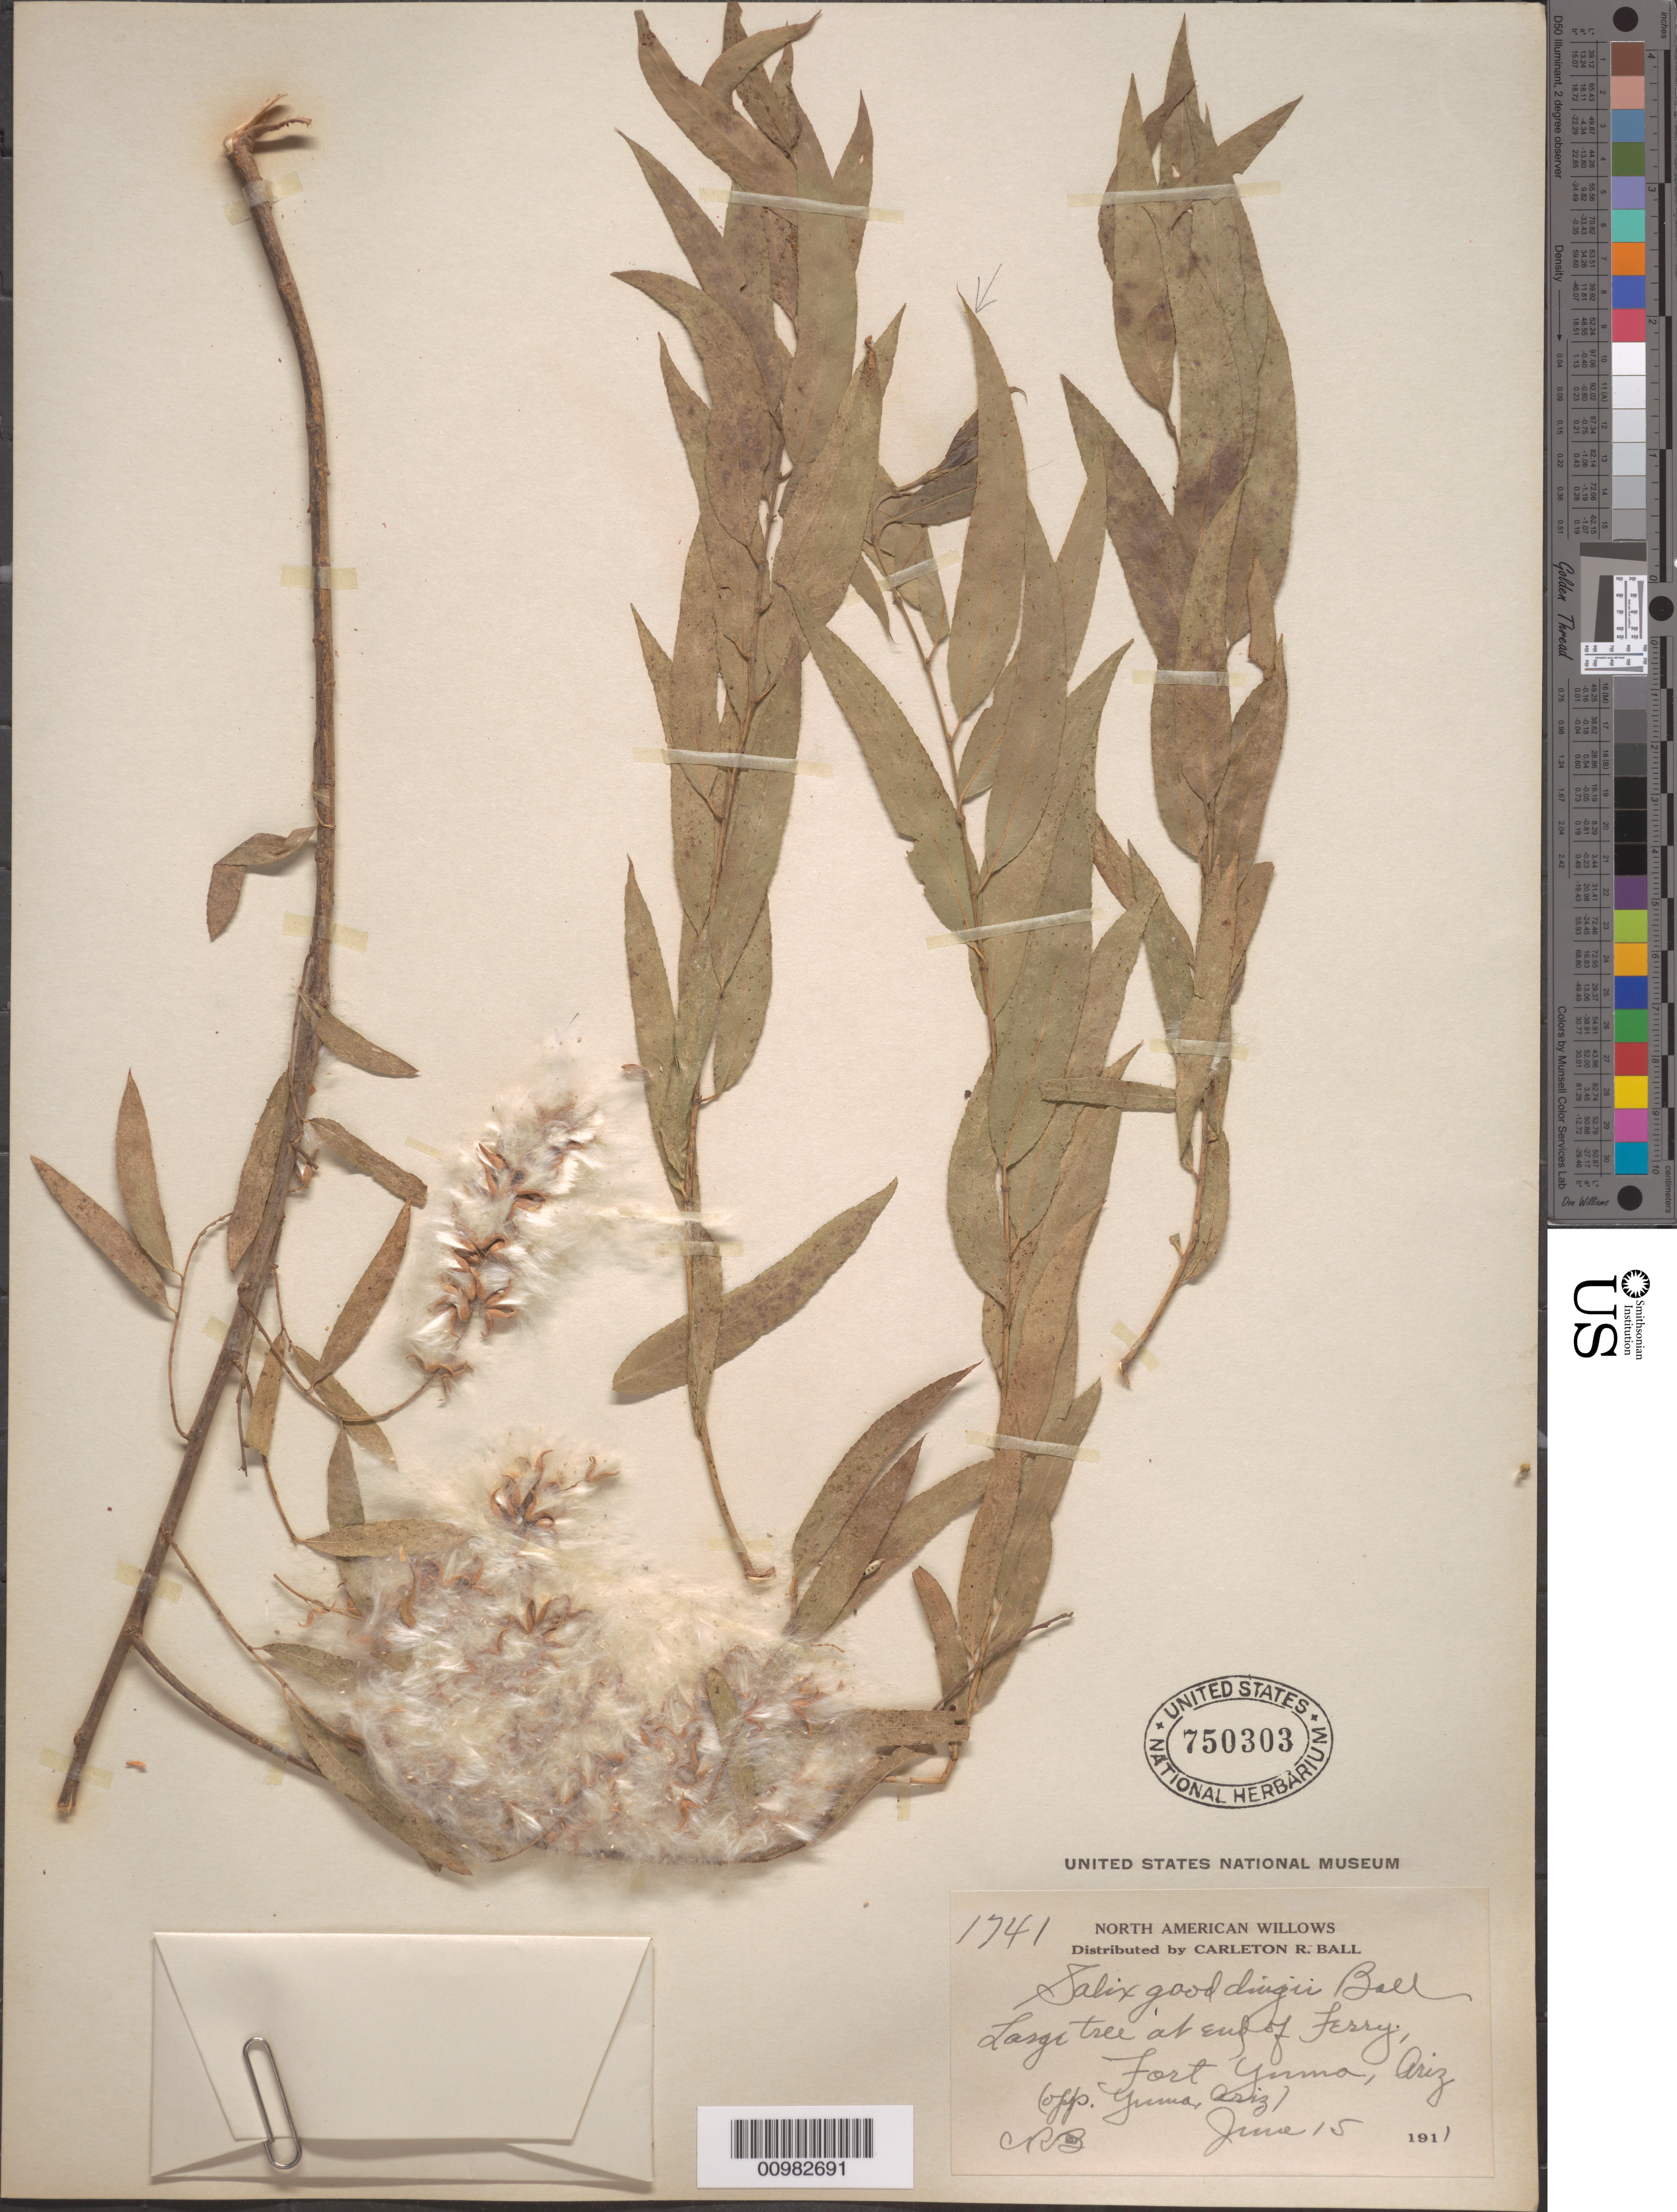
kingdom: Plantae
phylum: Tracheophyta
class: Magnoliopsida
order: Malpighiales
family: Salicaceae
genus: Salix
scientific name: Salix gooddingii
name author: C.R. Ball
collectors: C. R. Ball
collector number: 1741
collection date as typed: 15 Jun 1911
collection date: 1911-06-15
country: United States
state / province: Arizona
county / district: Yuma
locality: Fort Yuma.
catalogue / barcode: US 750303